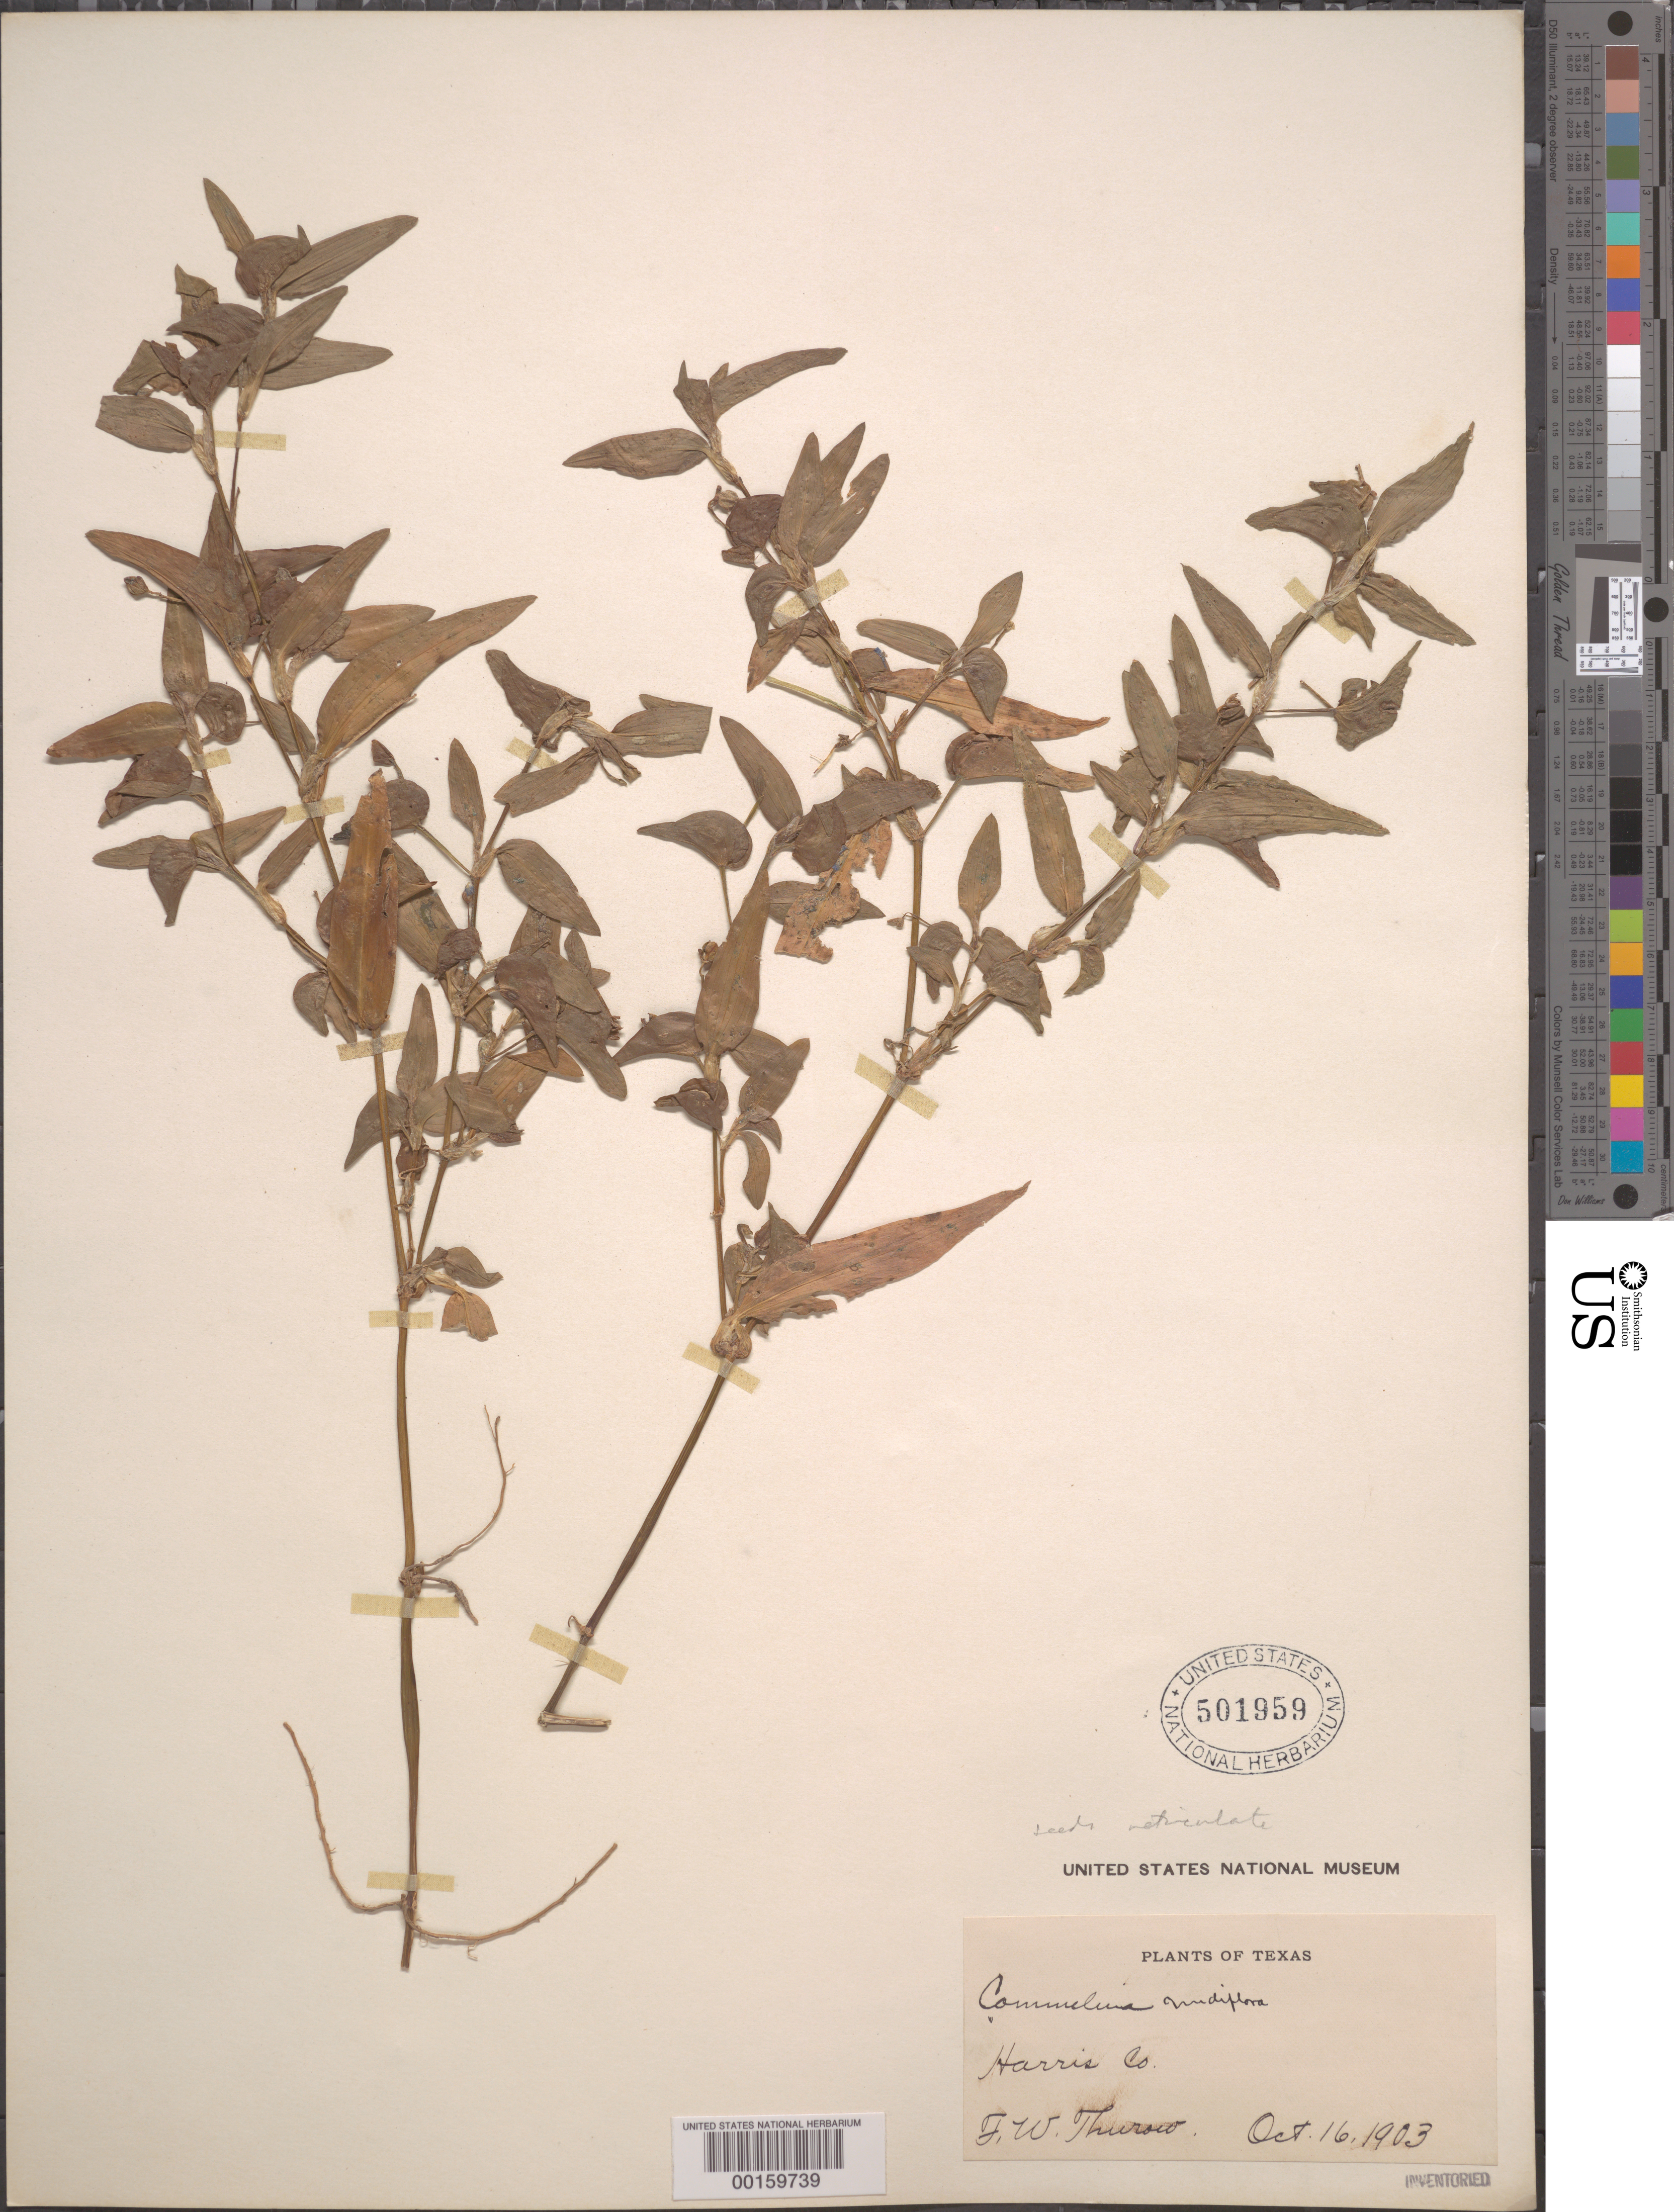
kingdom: Plantae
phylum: Tracheophyta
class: Liliopsida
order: Commelinales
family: Commelinaceae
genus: Commelina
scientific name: Commelina diffusa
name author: Burm. f.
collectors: F. W. Thurow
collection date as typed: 16 Oct 1903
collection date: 1903-10-16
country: United States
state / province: Texas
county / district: Harris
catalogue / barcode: US 501959